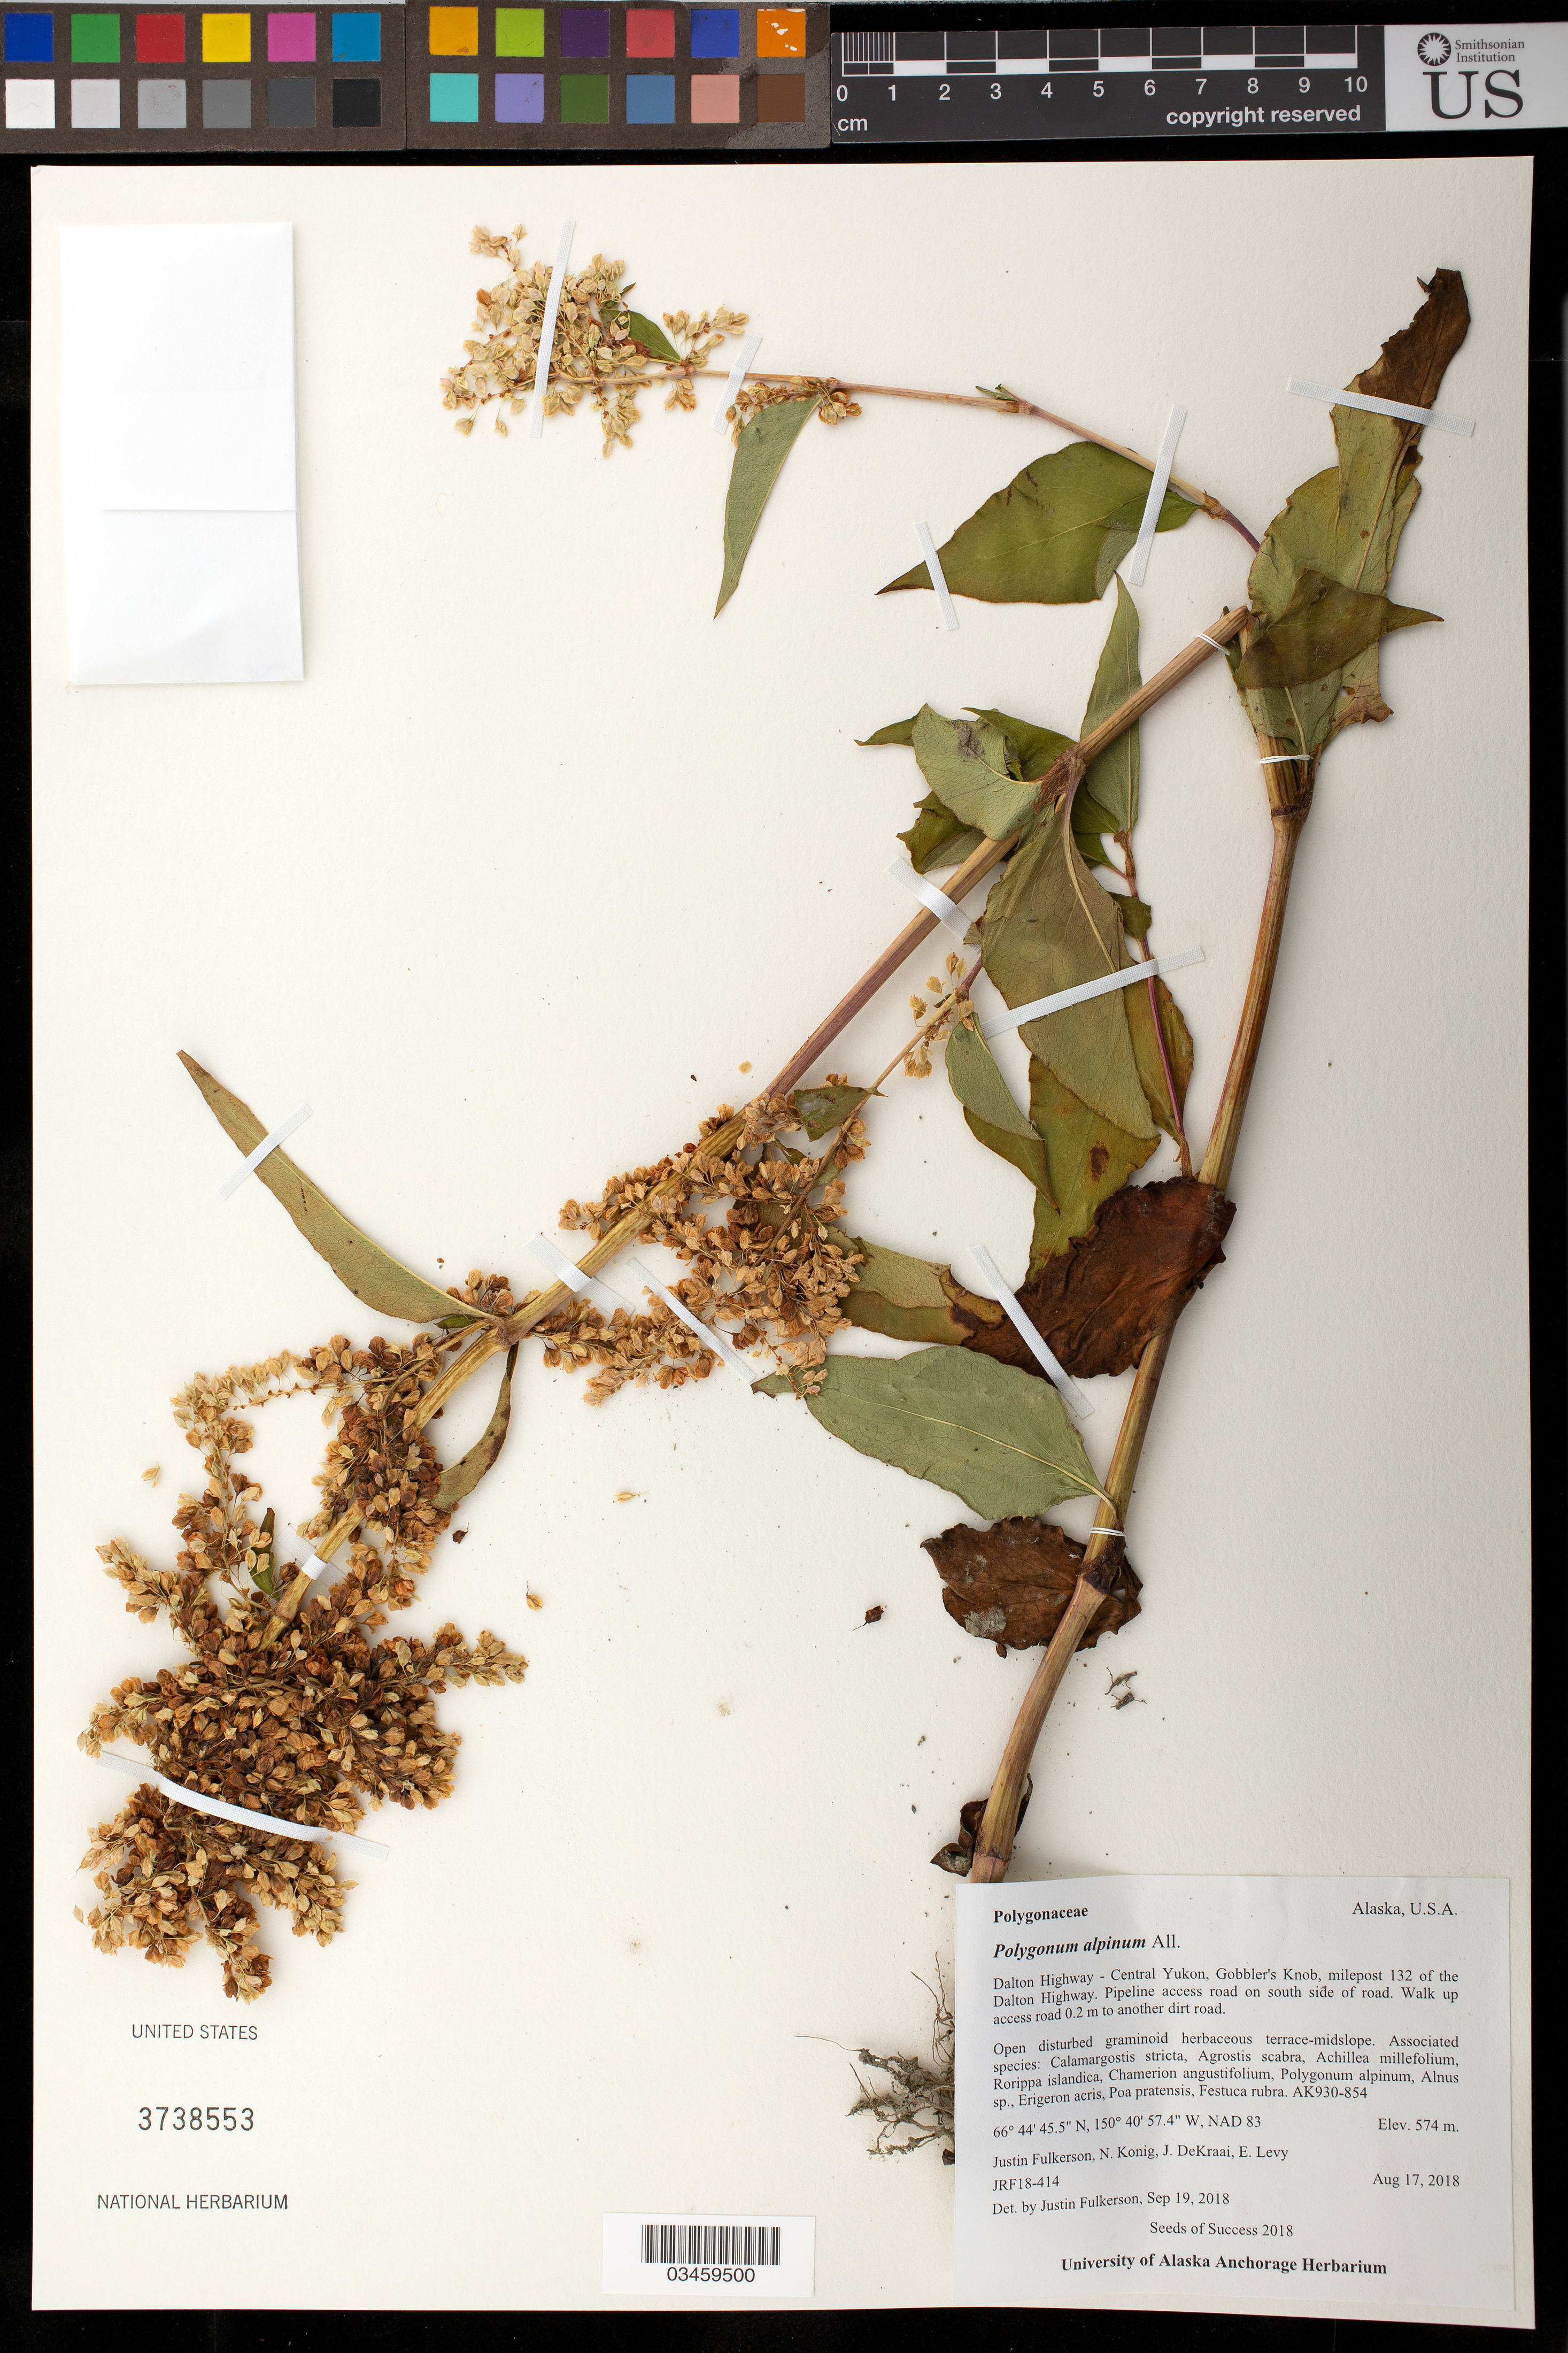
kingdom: Plantae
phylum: Tracheophyta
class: Magnoliopsida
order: Caryophyllales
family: Polygonaceae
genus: Polygonum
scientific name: Polygonum alpinum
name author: All.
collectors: J. Fulkerson, N. Konig, E. Levy & J. Dekraai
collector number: JRF18-414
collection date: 2018-08-17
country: United States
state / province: Alaska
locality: Dalton Hwy- Central Yukon, Gobbler's Knob, milepost 132 of the Dalton Hwy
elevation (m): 574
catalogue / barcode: US 3738553